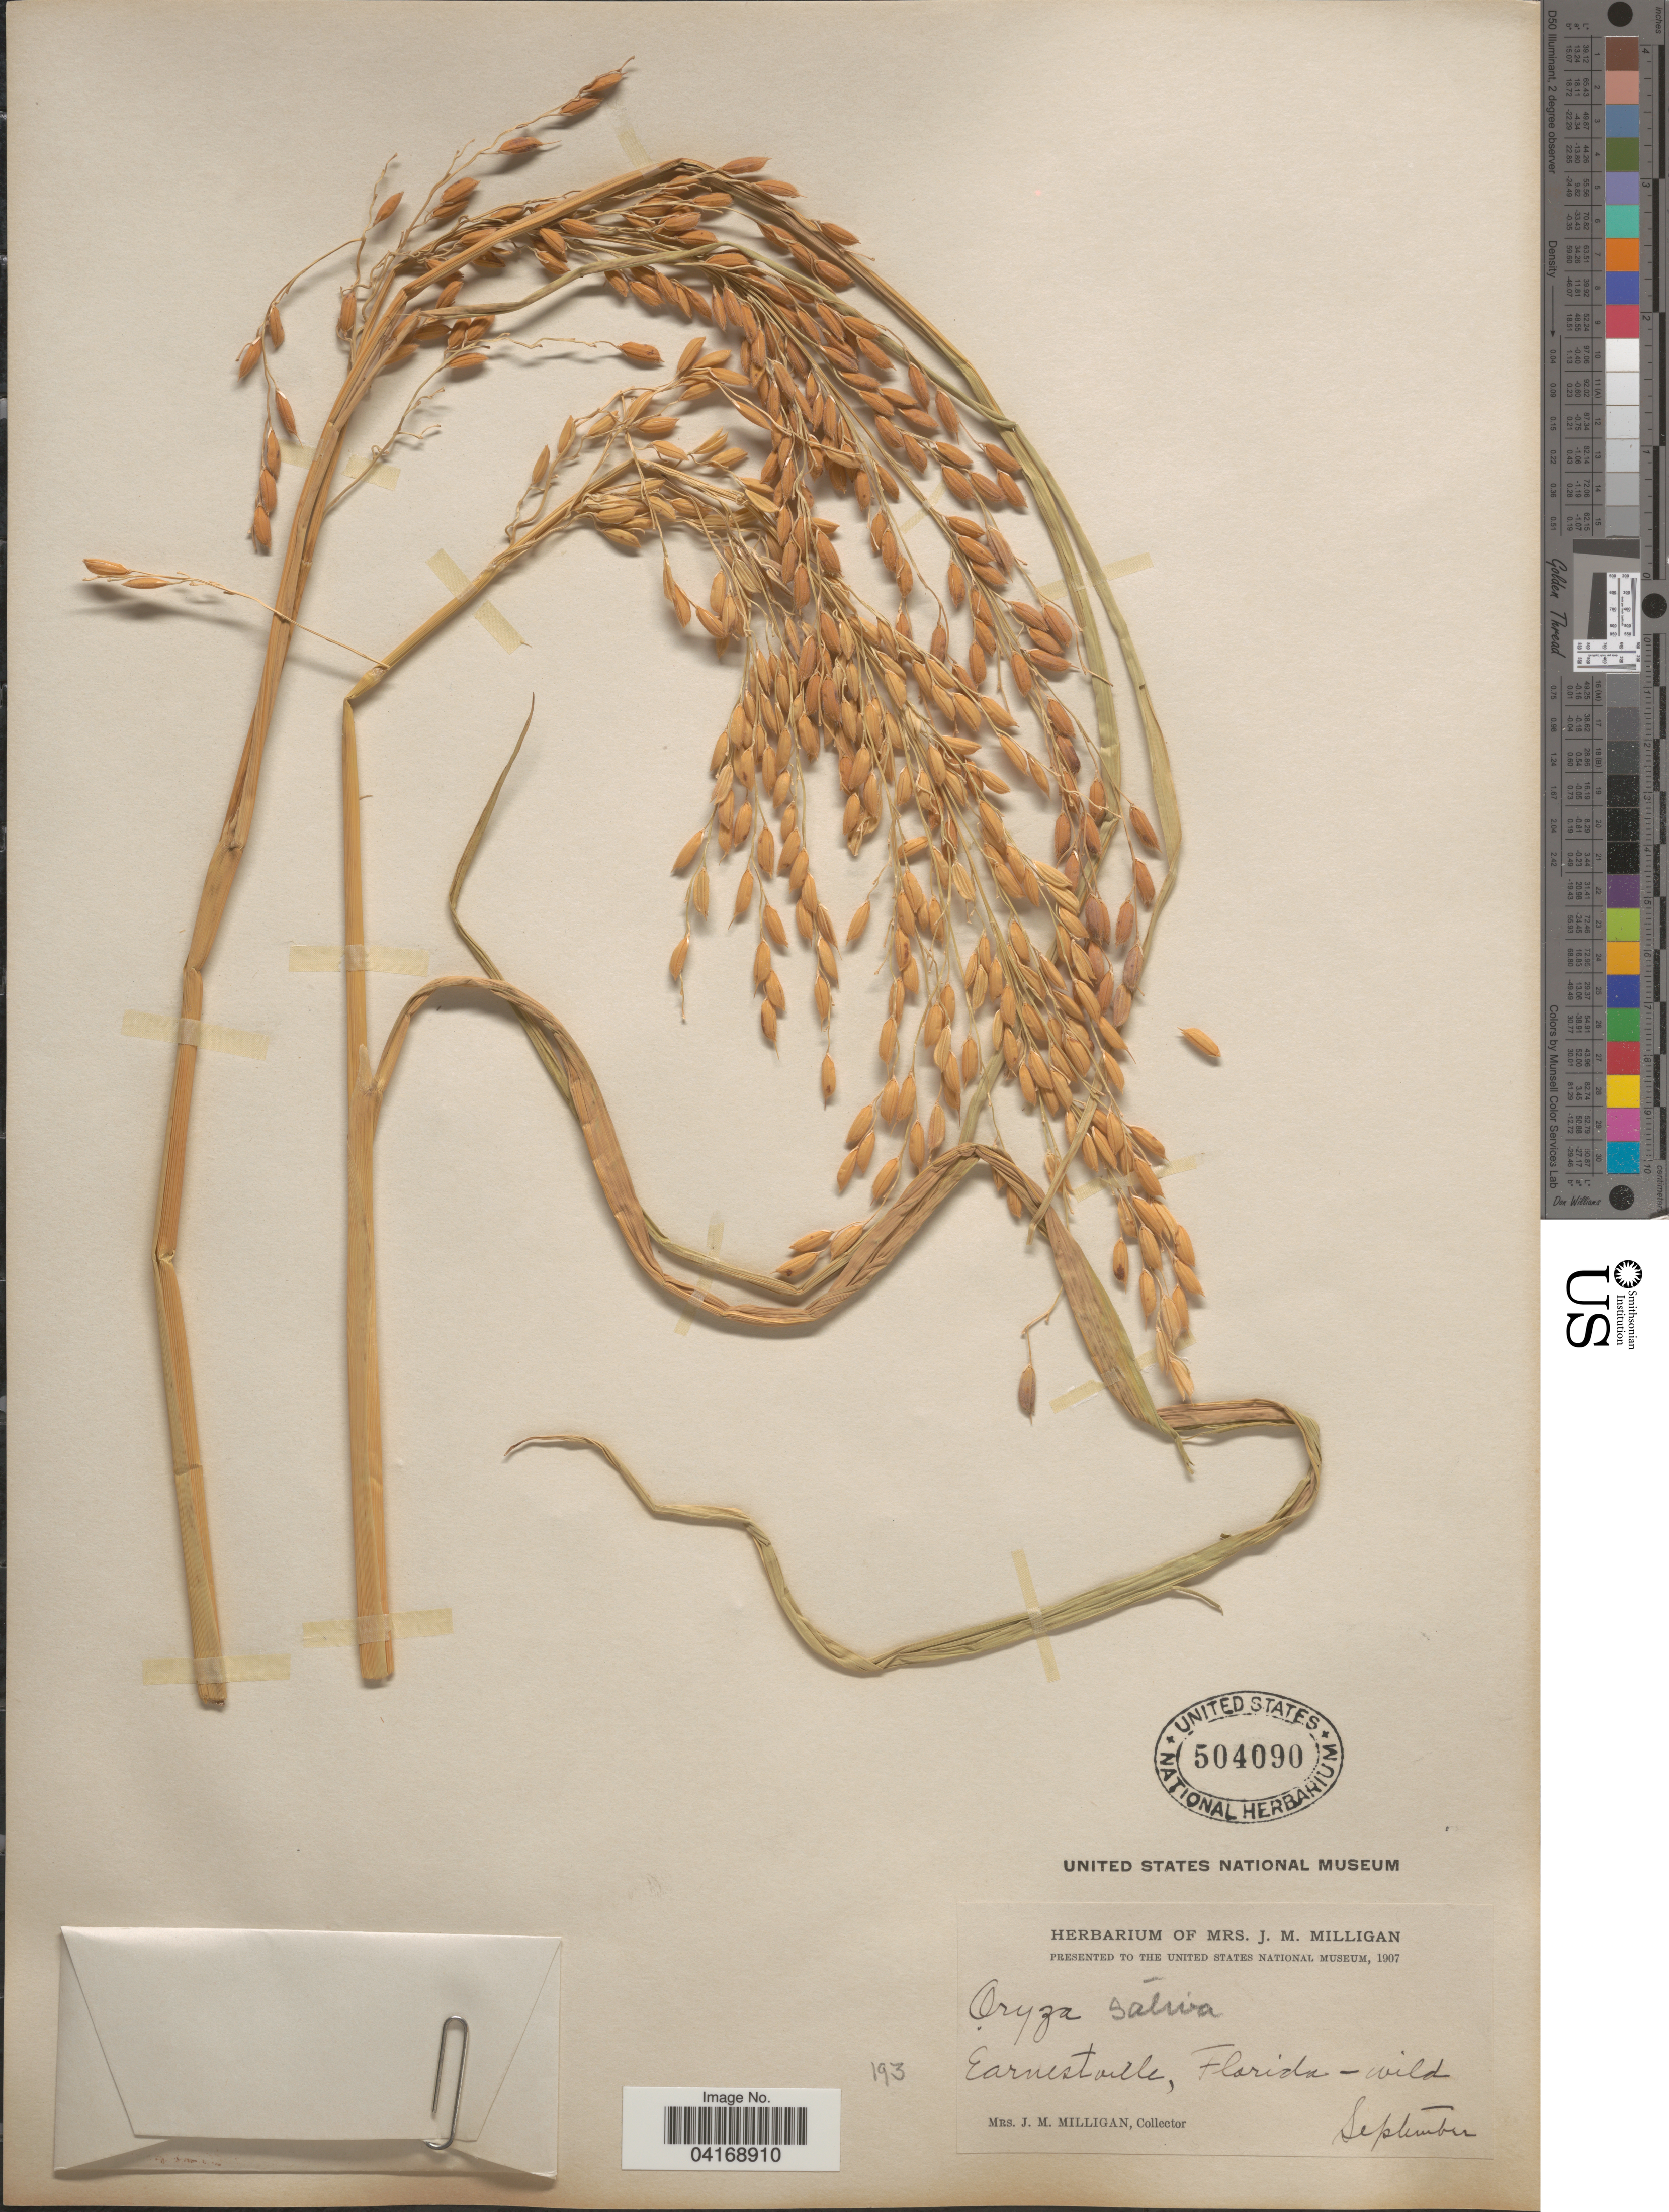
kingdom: Plantae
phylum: Tracheophyta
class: Liliopsida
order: Poales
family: Poaceae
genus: Oryza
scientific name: Oryza sativa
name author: L.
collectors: J. Milligan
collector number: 193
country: United States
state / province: Florida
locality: Earnestville.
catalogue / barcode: US 504090